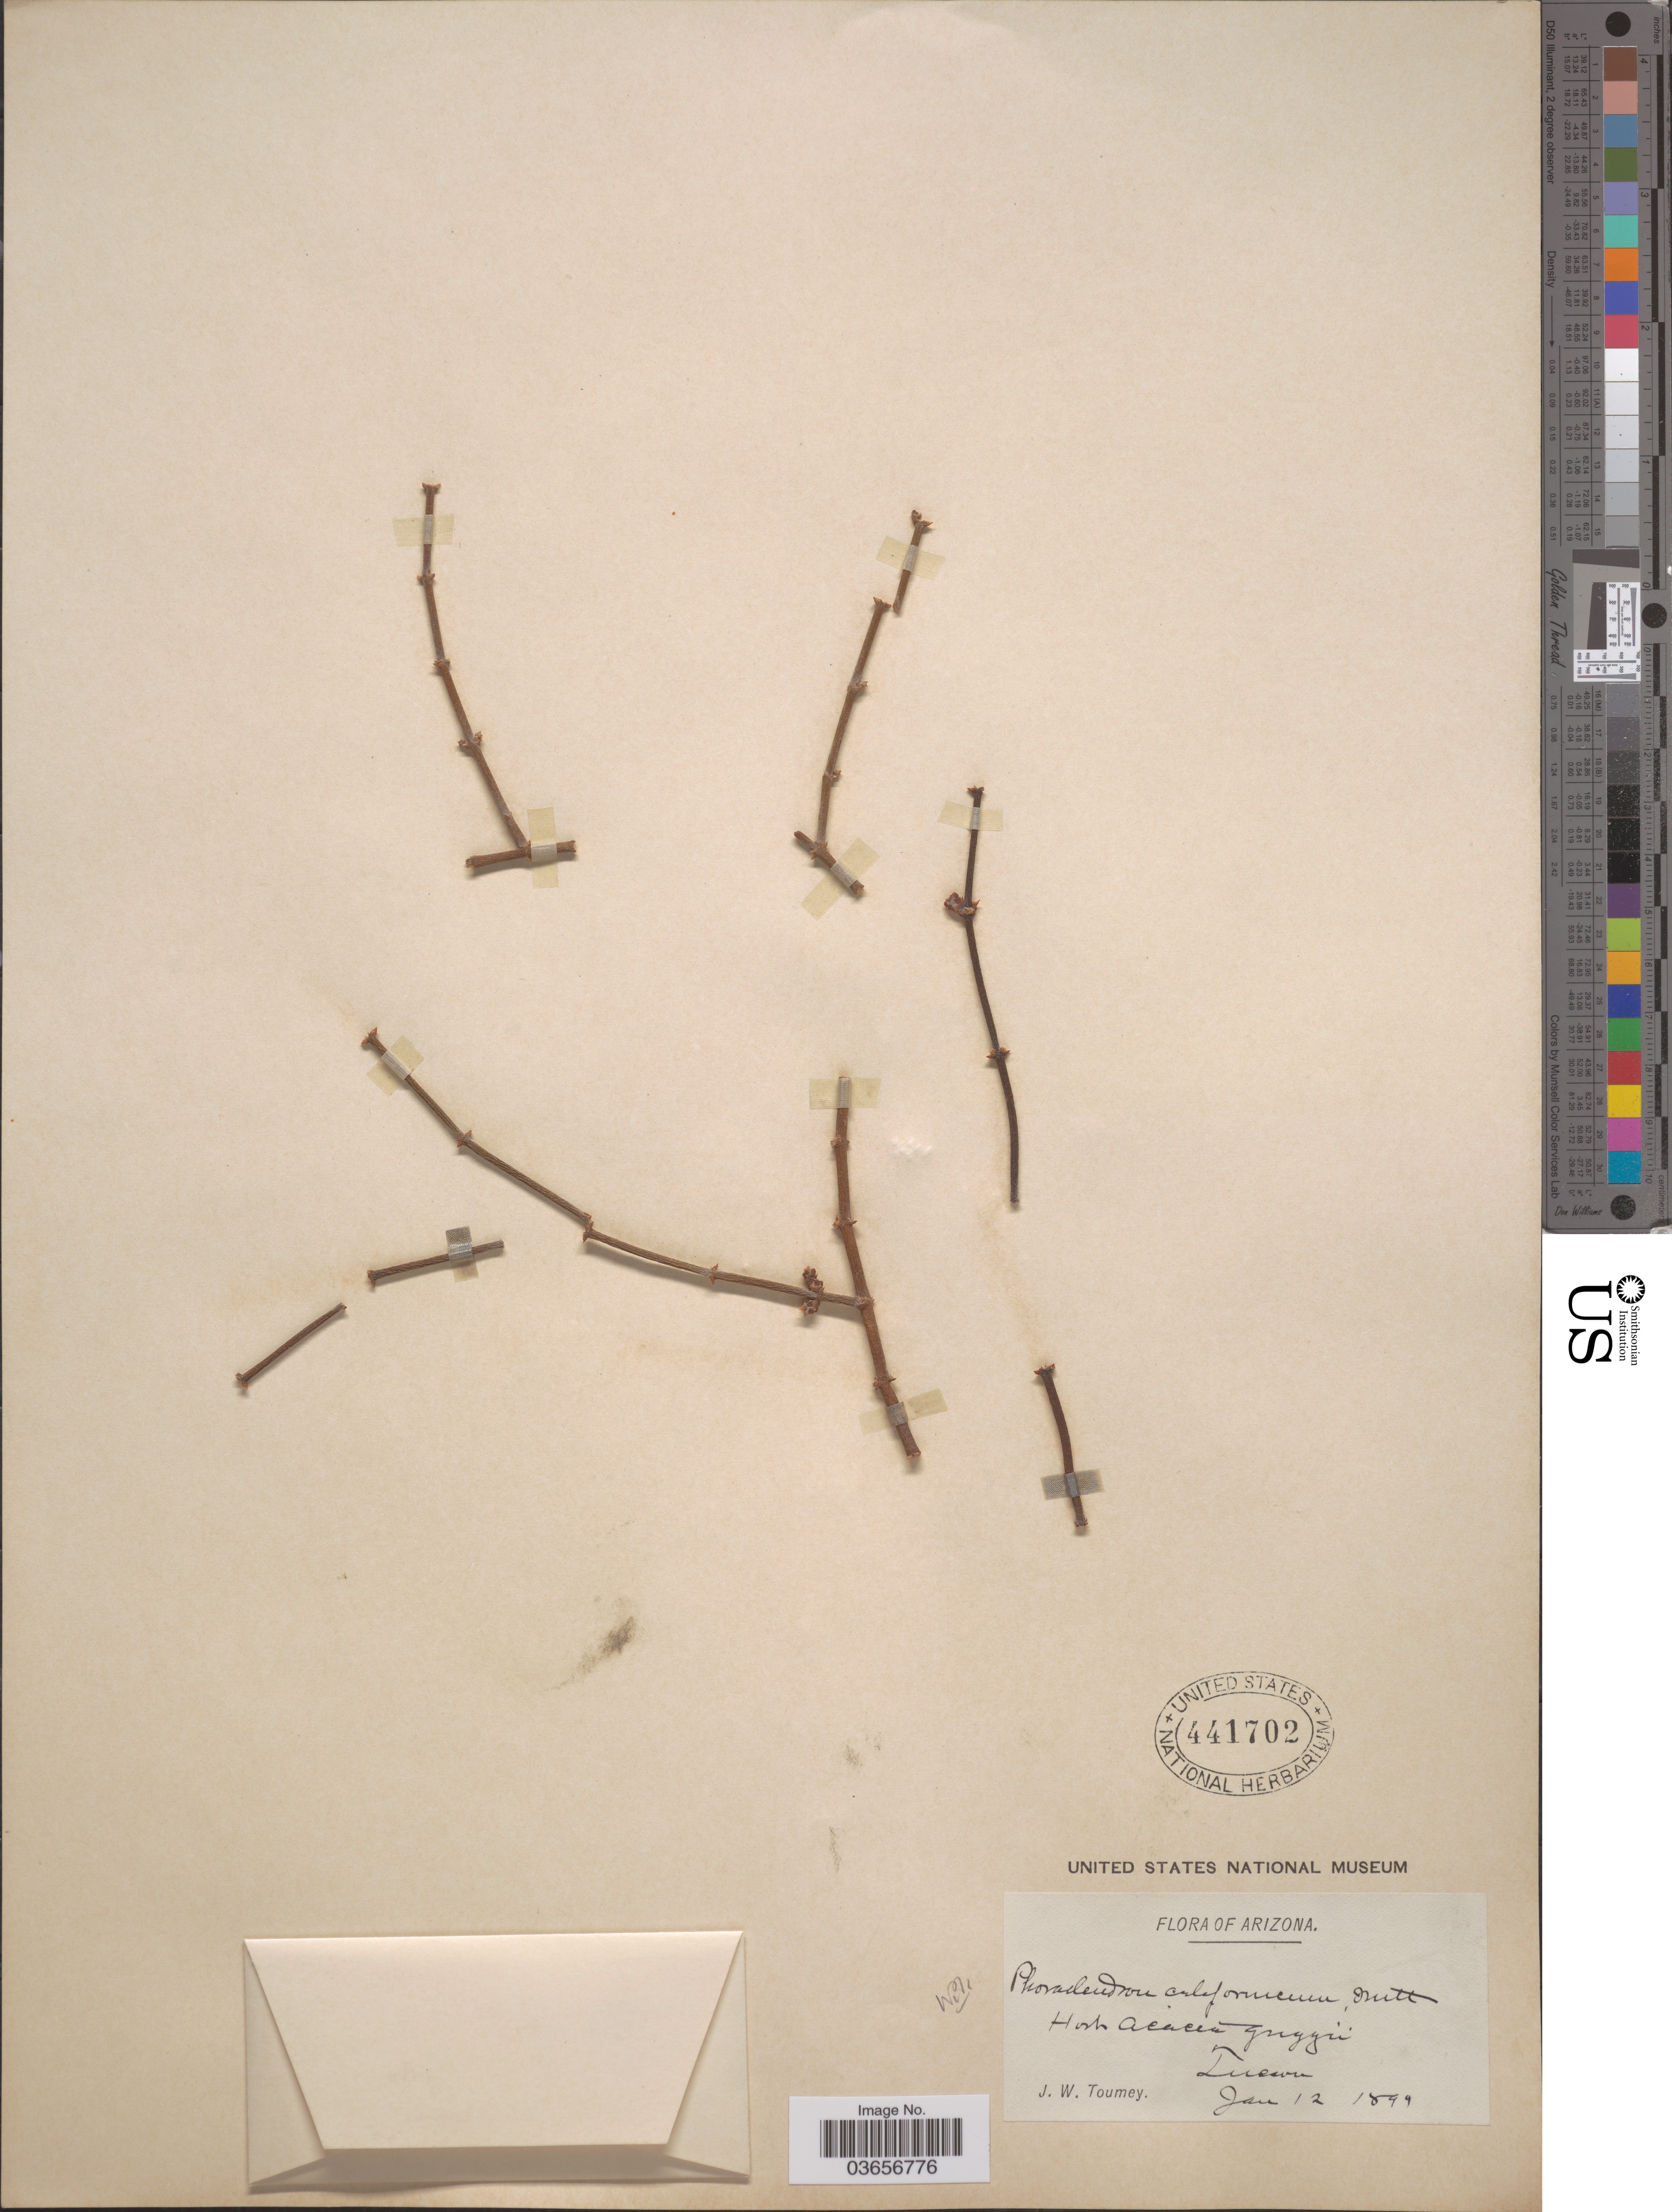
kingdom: Plantae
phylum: Tracheophyta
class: Magnoliopsida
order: Santalales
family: Viscaceae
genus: Phoradendron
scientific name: Phoradendron californicum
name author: Nutt.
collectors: J. W. Toumey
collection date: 1899-01-12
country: United States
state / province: Arizona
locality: Tucson.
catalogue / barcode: US 441702